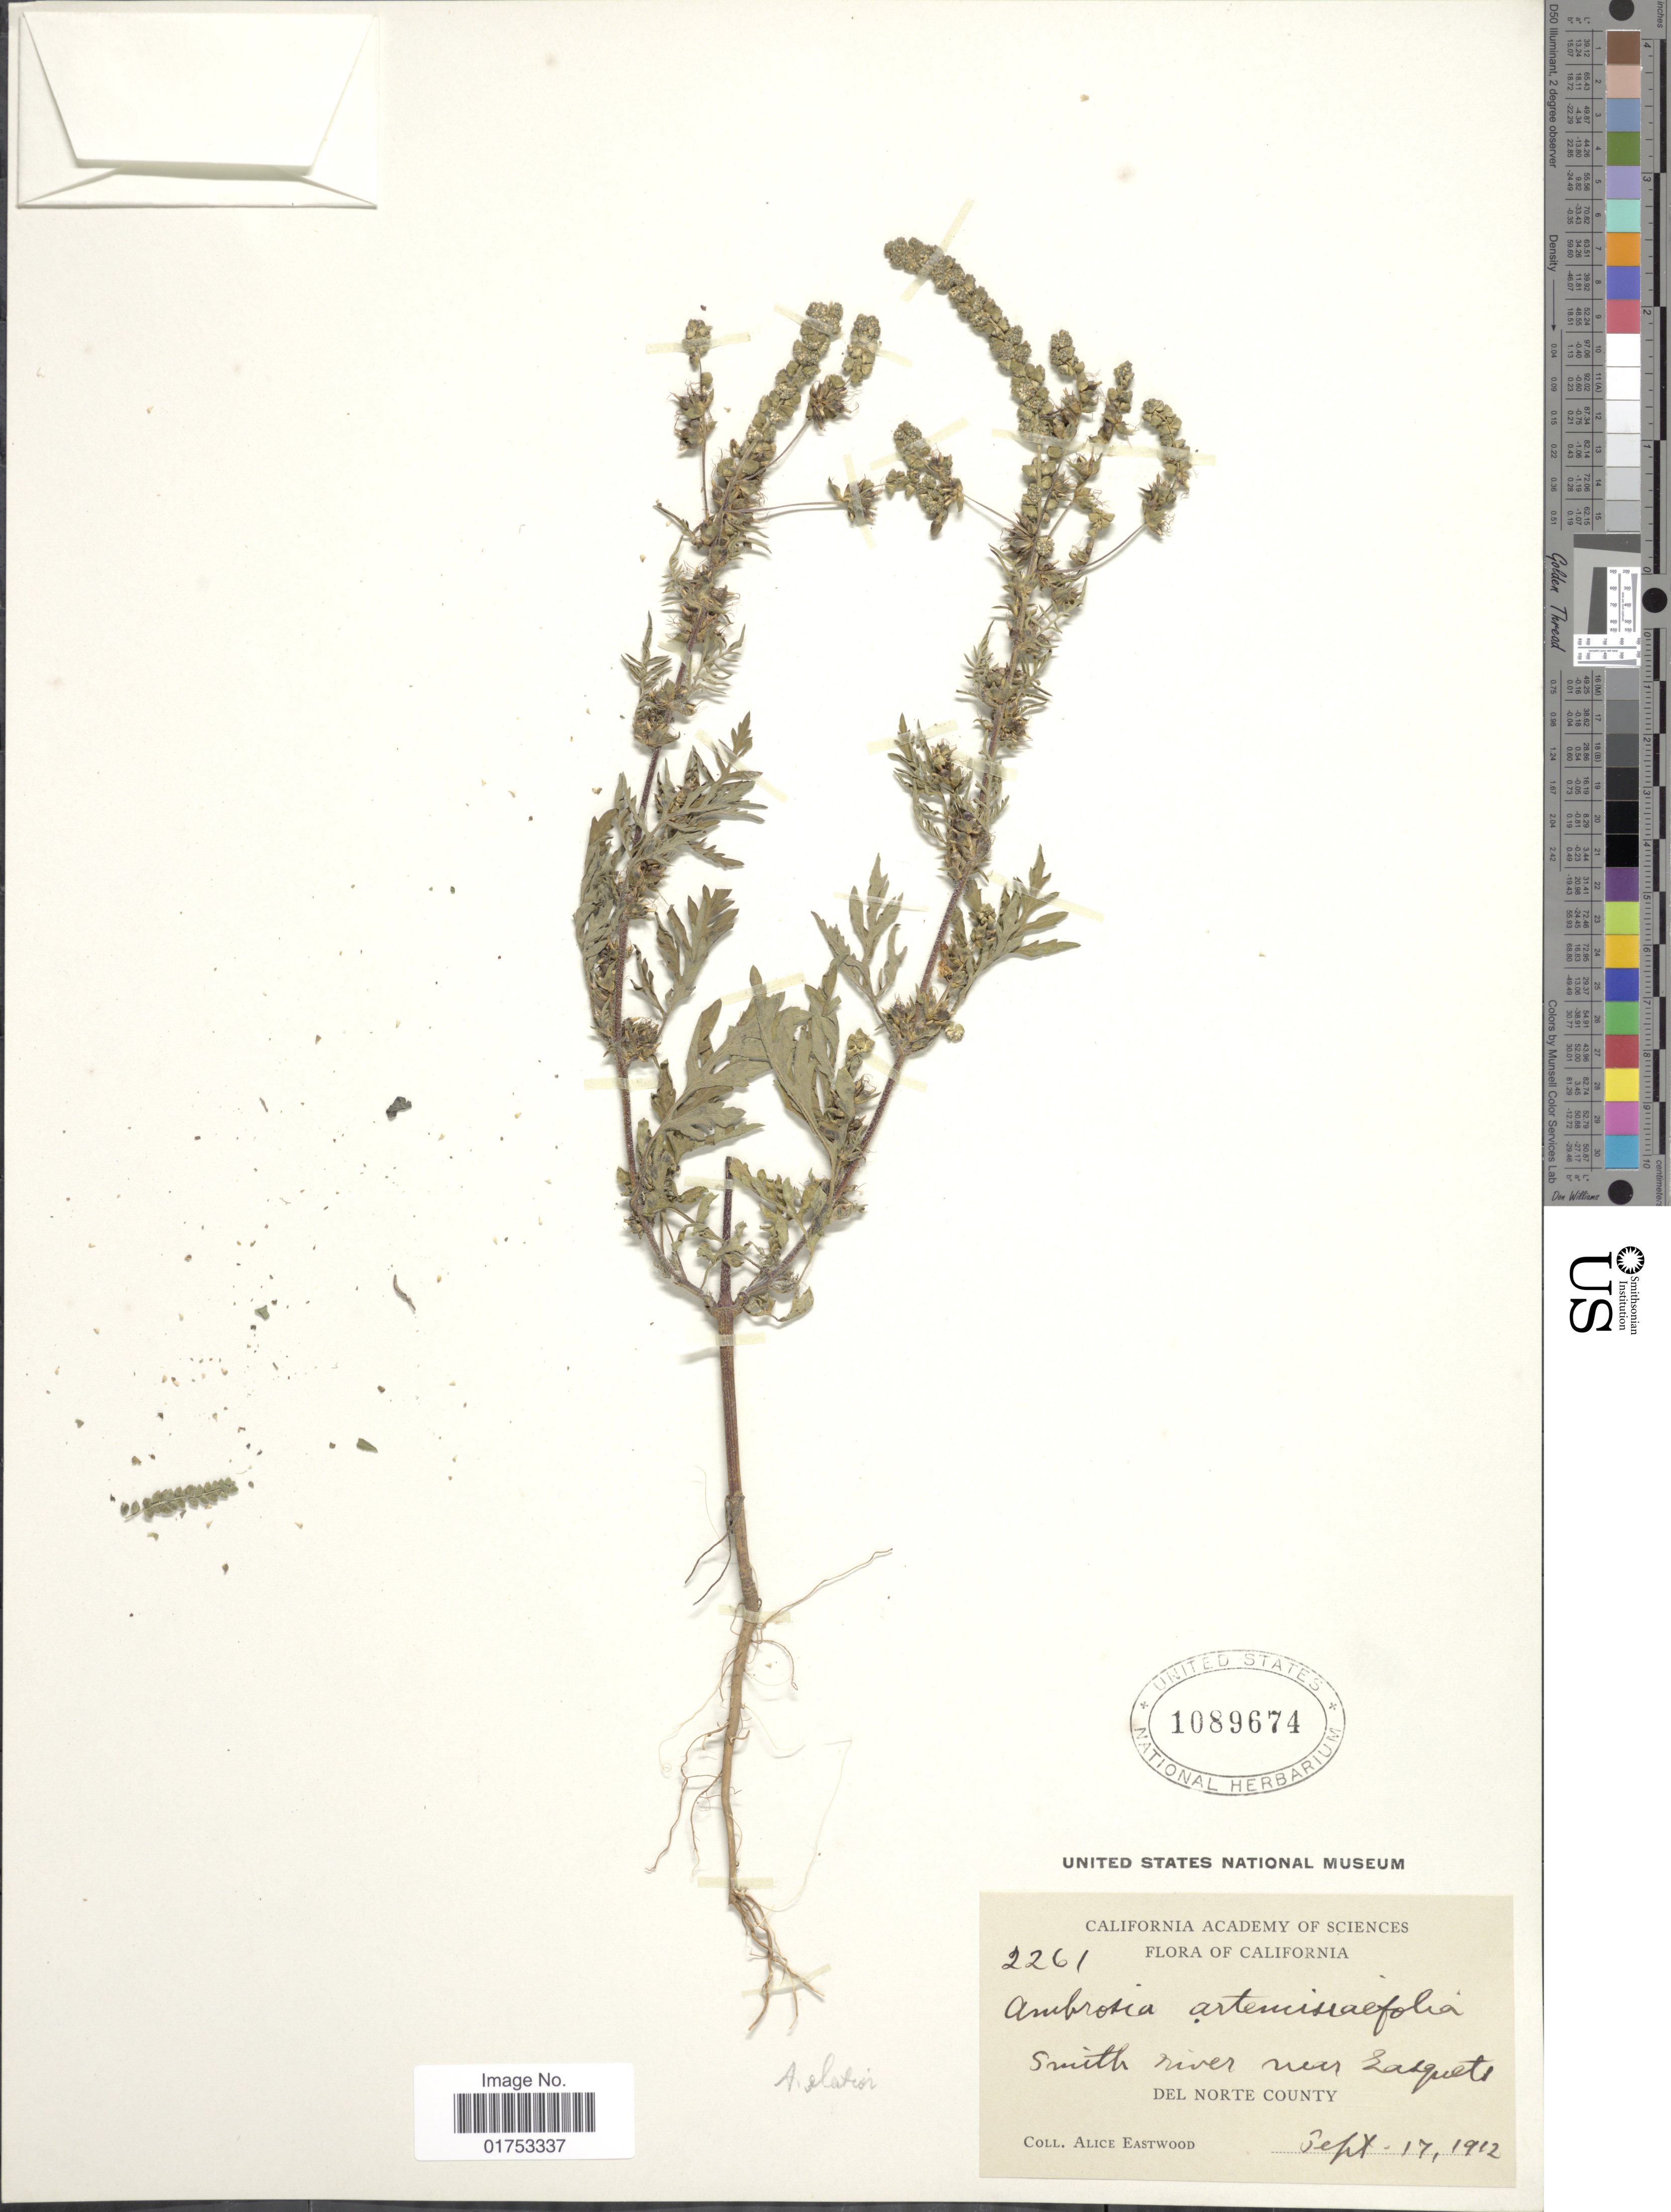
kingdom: Plantae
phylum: Tracheophyta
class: Magnoliopsida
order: Asterales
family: Asteraceae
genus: Ambrosia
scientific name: Ambrosia artemisiifolia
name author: L.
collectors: A. Eastwood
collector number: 2261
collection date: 1912-09-17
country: United States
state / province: California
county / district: Del Norte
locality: Smith River near Gasquet. Del Norte County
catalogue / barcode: US 1089674